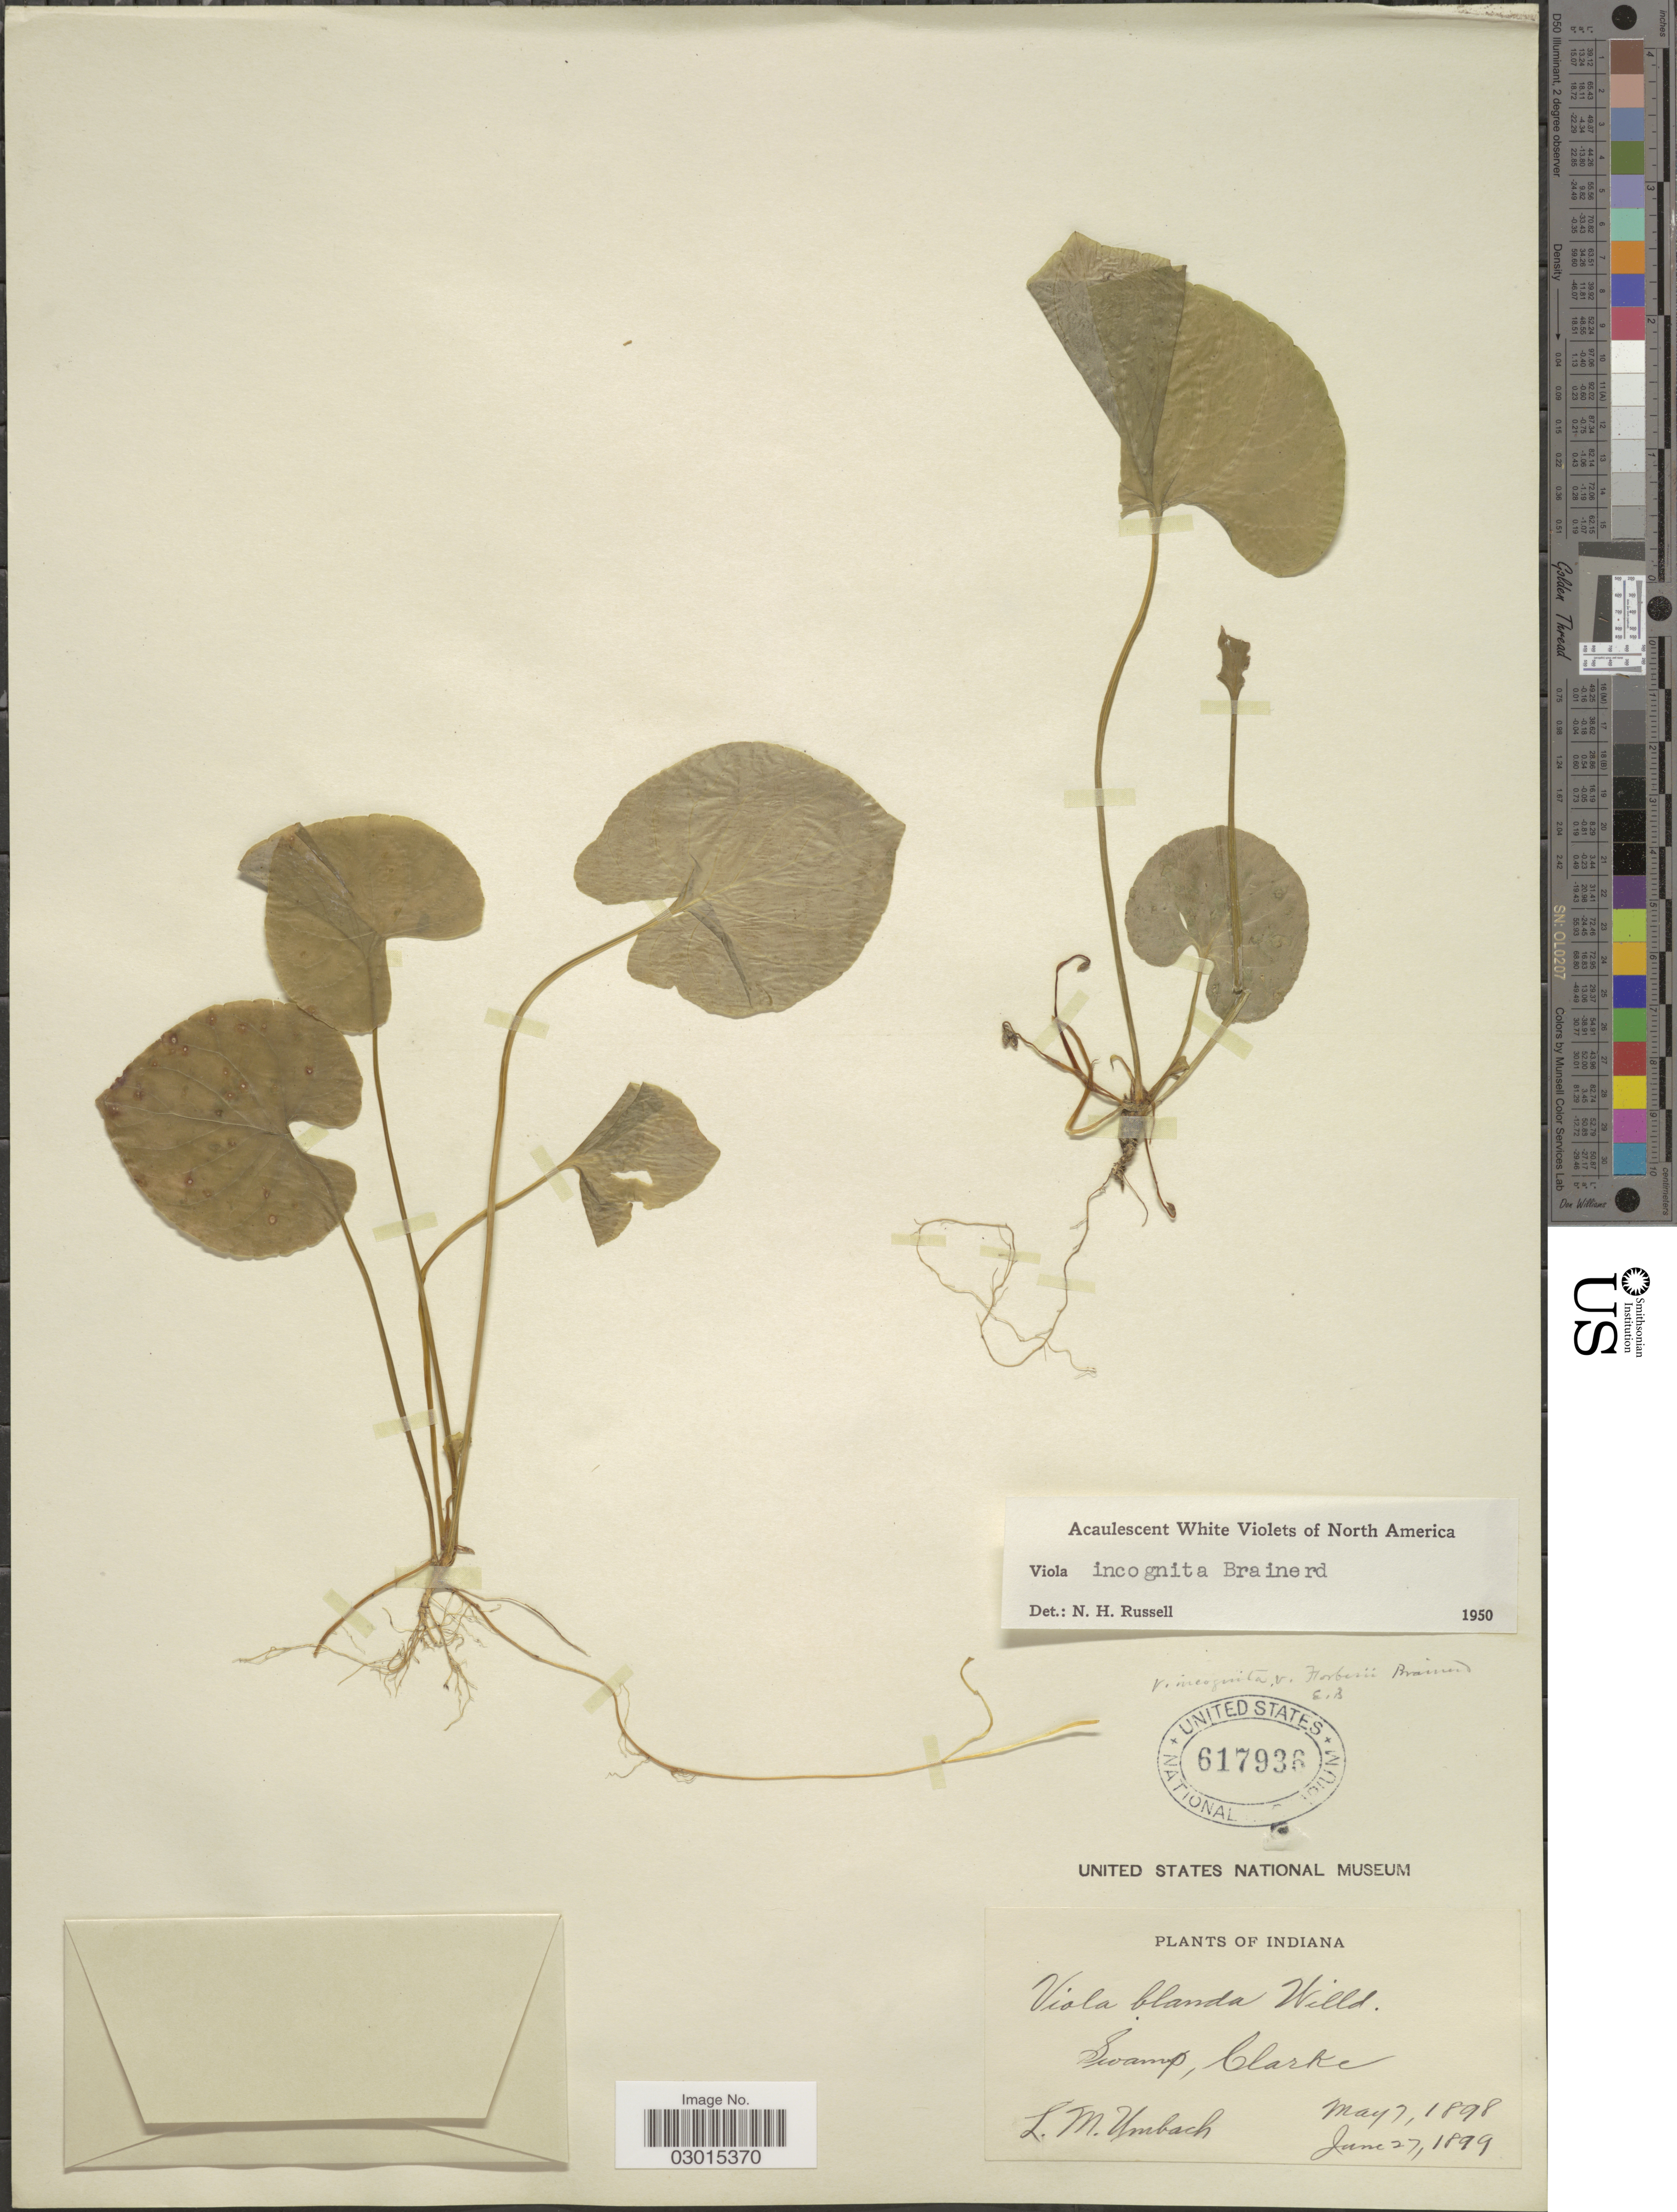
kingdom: Plantae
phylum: Tracheophyta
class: Magnoliopsida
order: Malpighiales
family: Violaceae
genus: Viola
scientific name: Viola incognita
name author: Brainerd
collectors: L. M. Umbach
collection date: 1898-05-07/1899-06-27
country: United States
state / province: Indiana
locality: Swamp, Clarke.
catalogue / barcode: US 617936